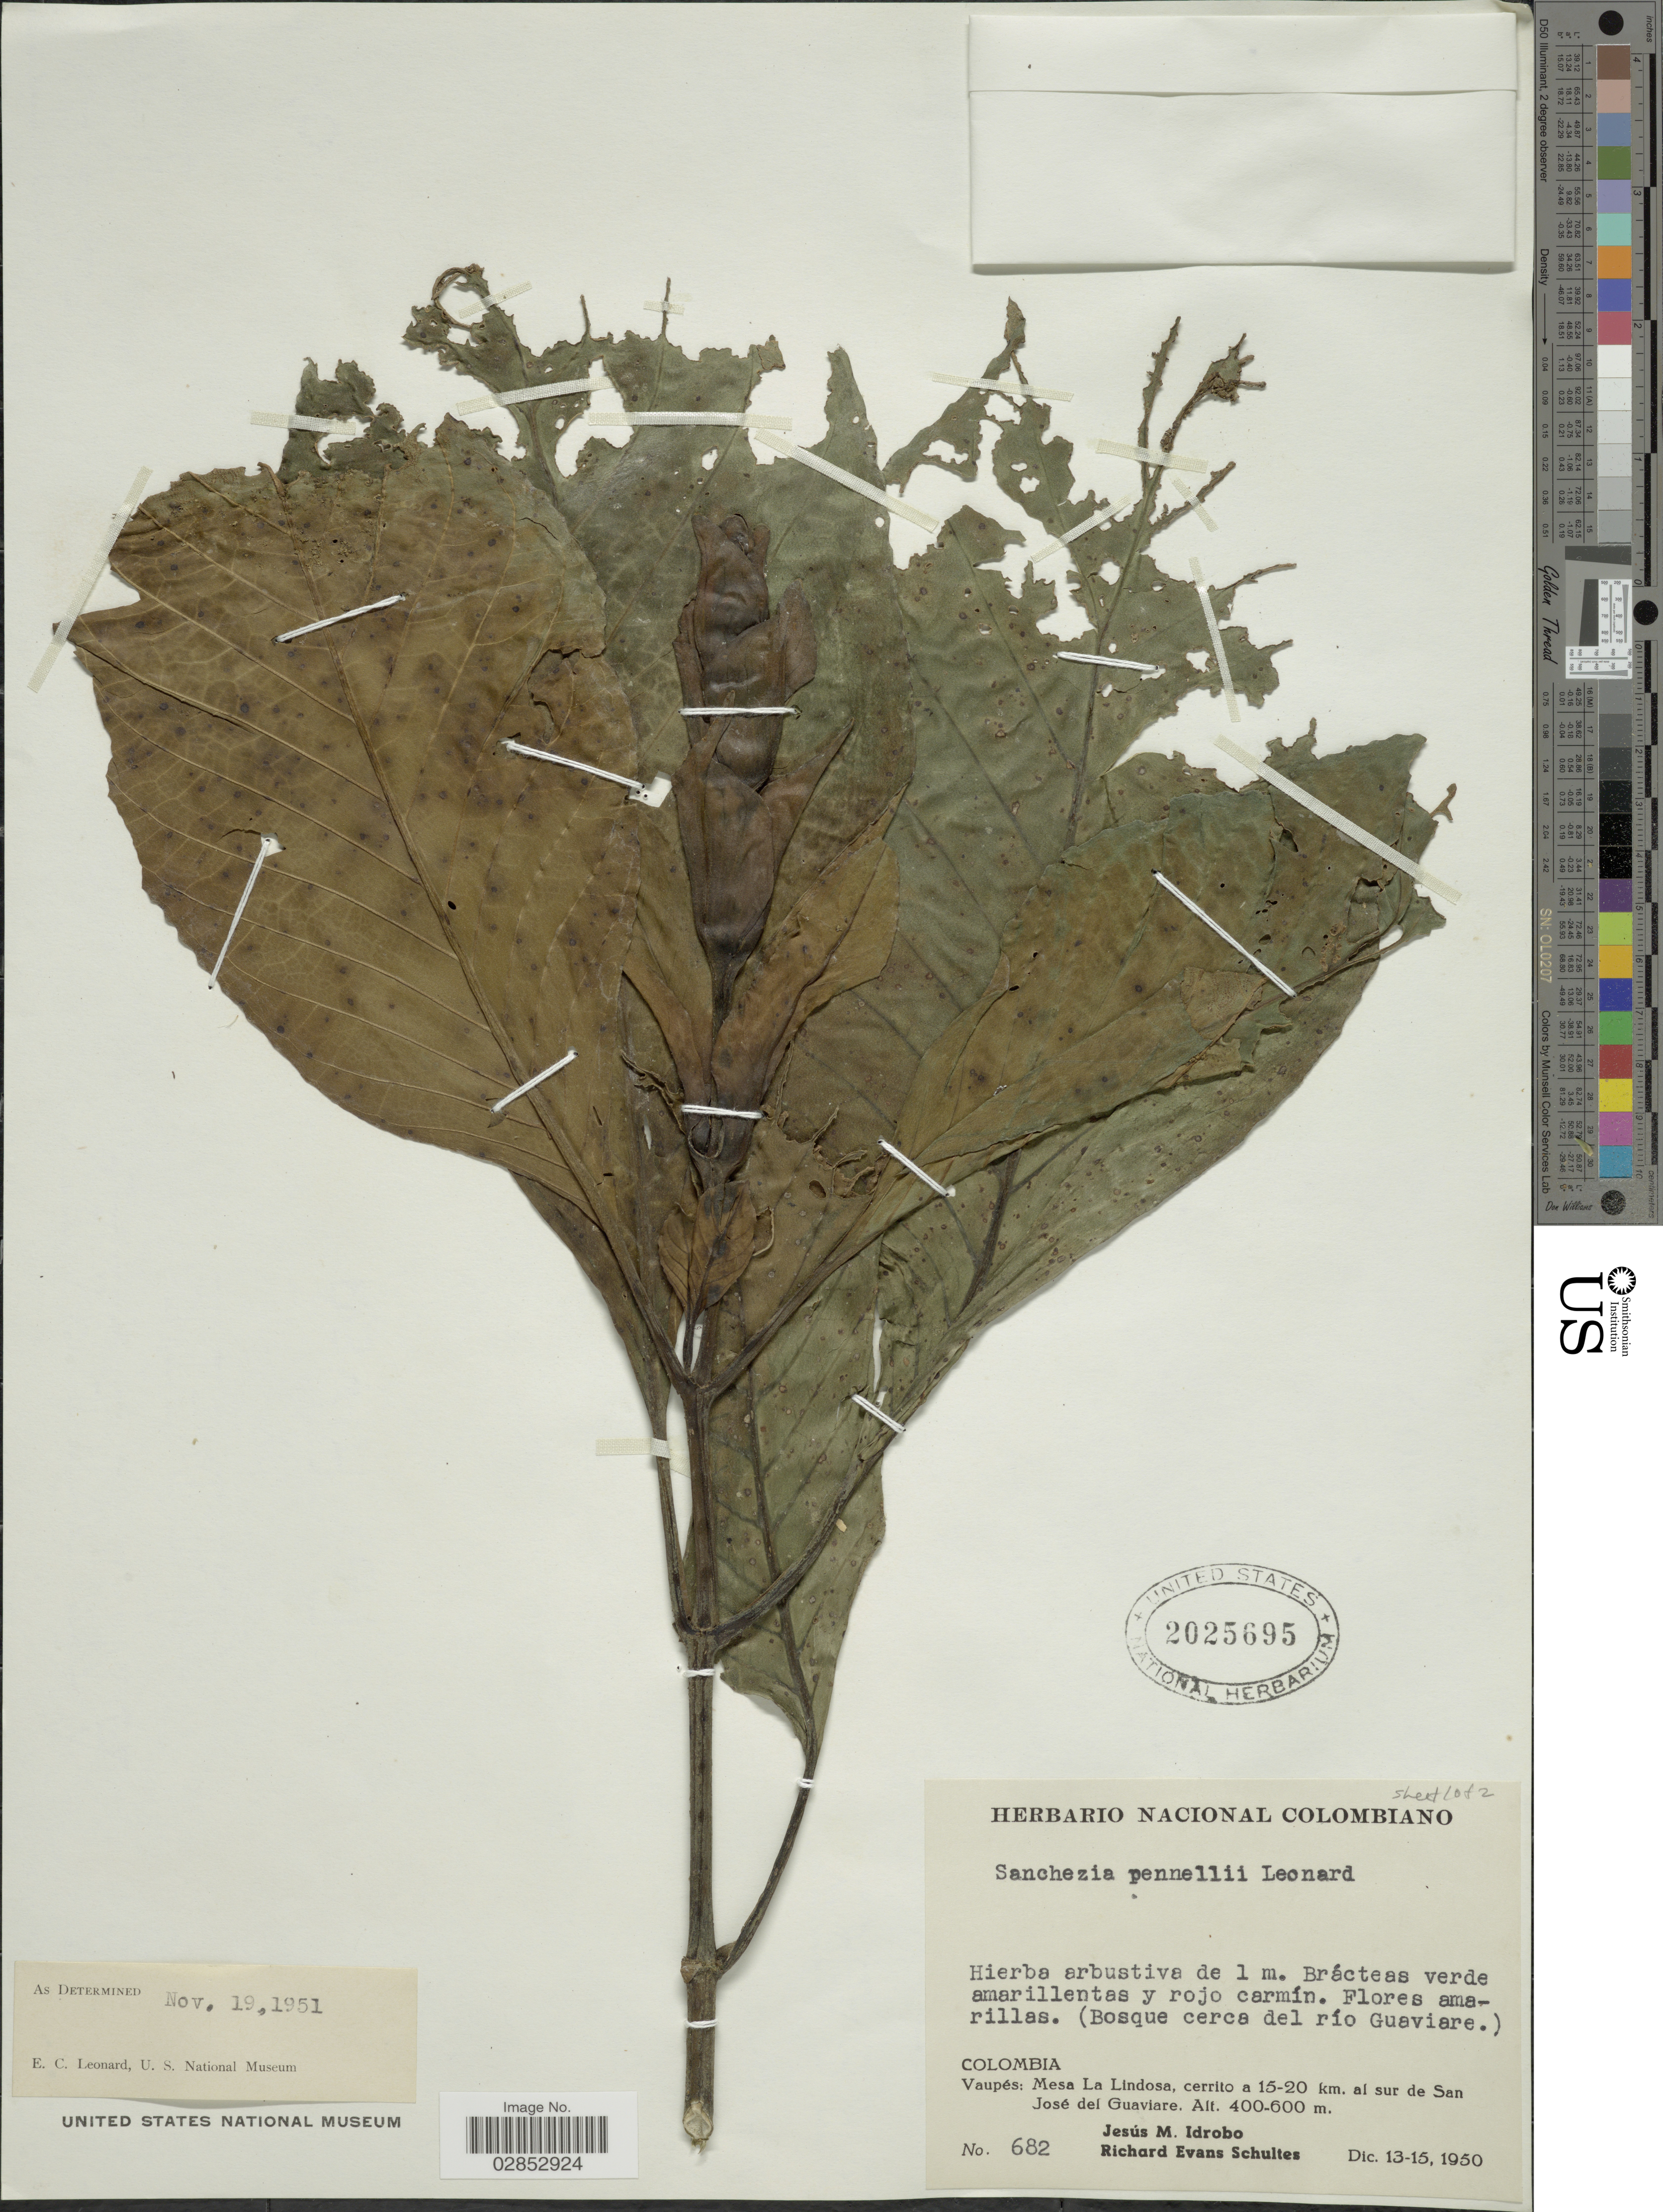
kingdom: Plantae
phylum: Tracheophyta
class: Magnoliopsida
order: Lamiales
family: Acanthaceae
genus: Sanchezia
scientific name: Sanchezia macrocnemis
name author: (Nees) Wassh.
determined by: Azevedo, Igor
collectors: J. M. Idrobo & R. E. Schultes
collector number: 682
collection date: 1950-12-13/1950-12-15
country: Colombia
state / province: Vaupés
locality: (Bosque cerca del río Guaviare). Mesa La Lindosa, cerrito a 15-20 km. al sur de San José del Guaviare.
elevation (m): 400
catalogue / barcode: US 2025695